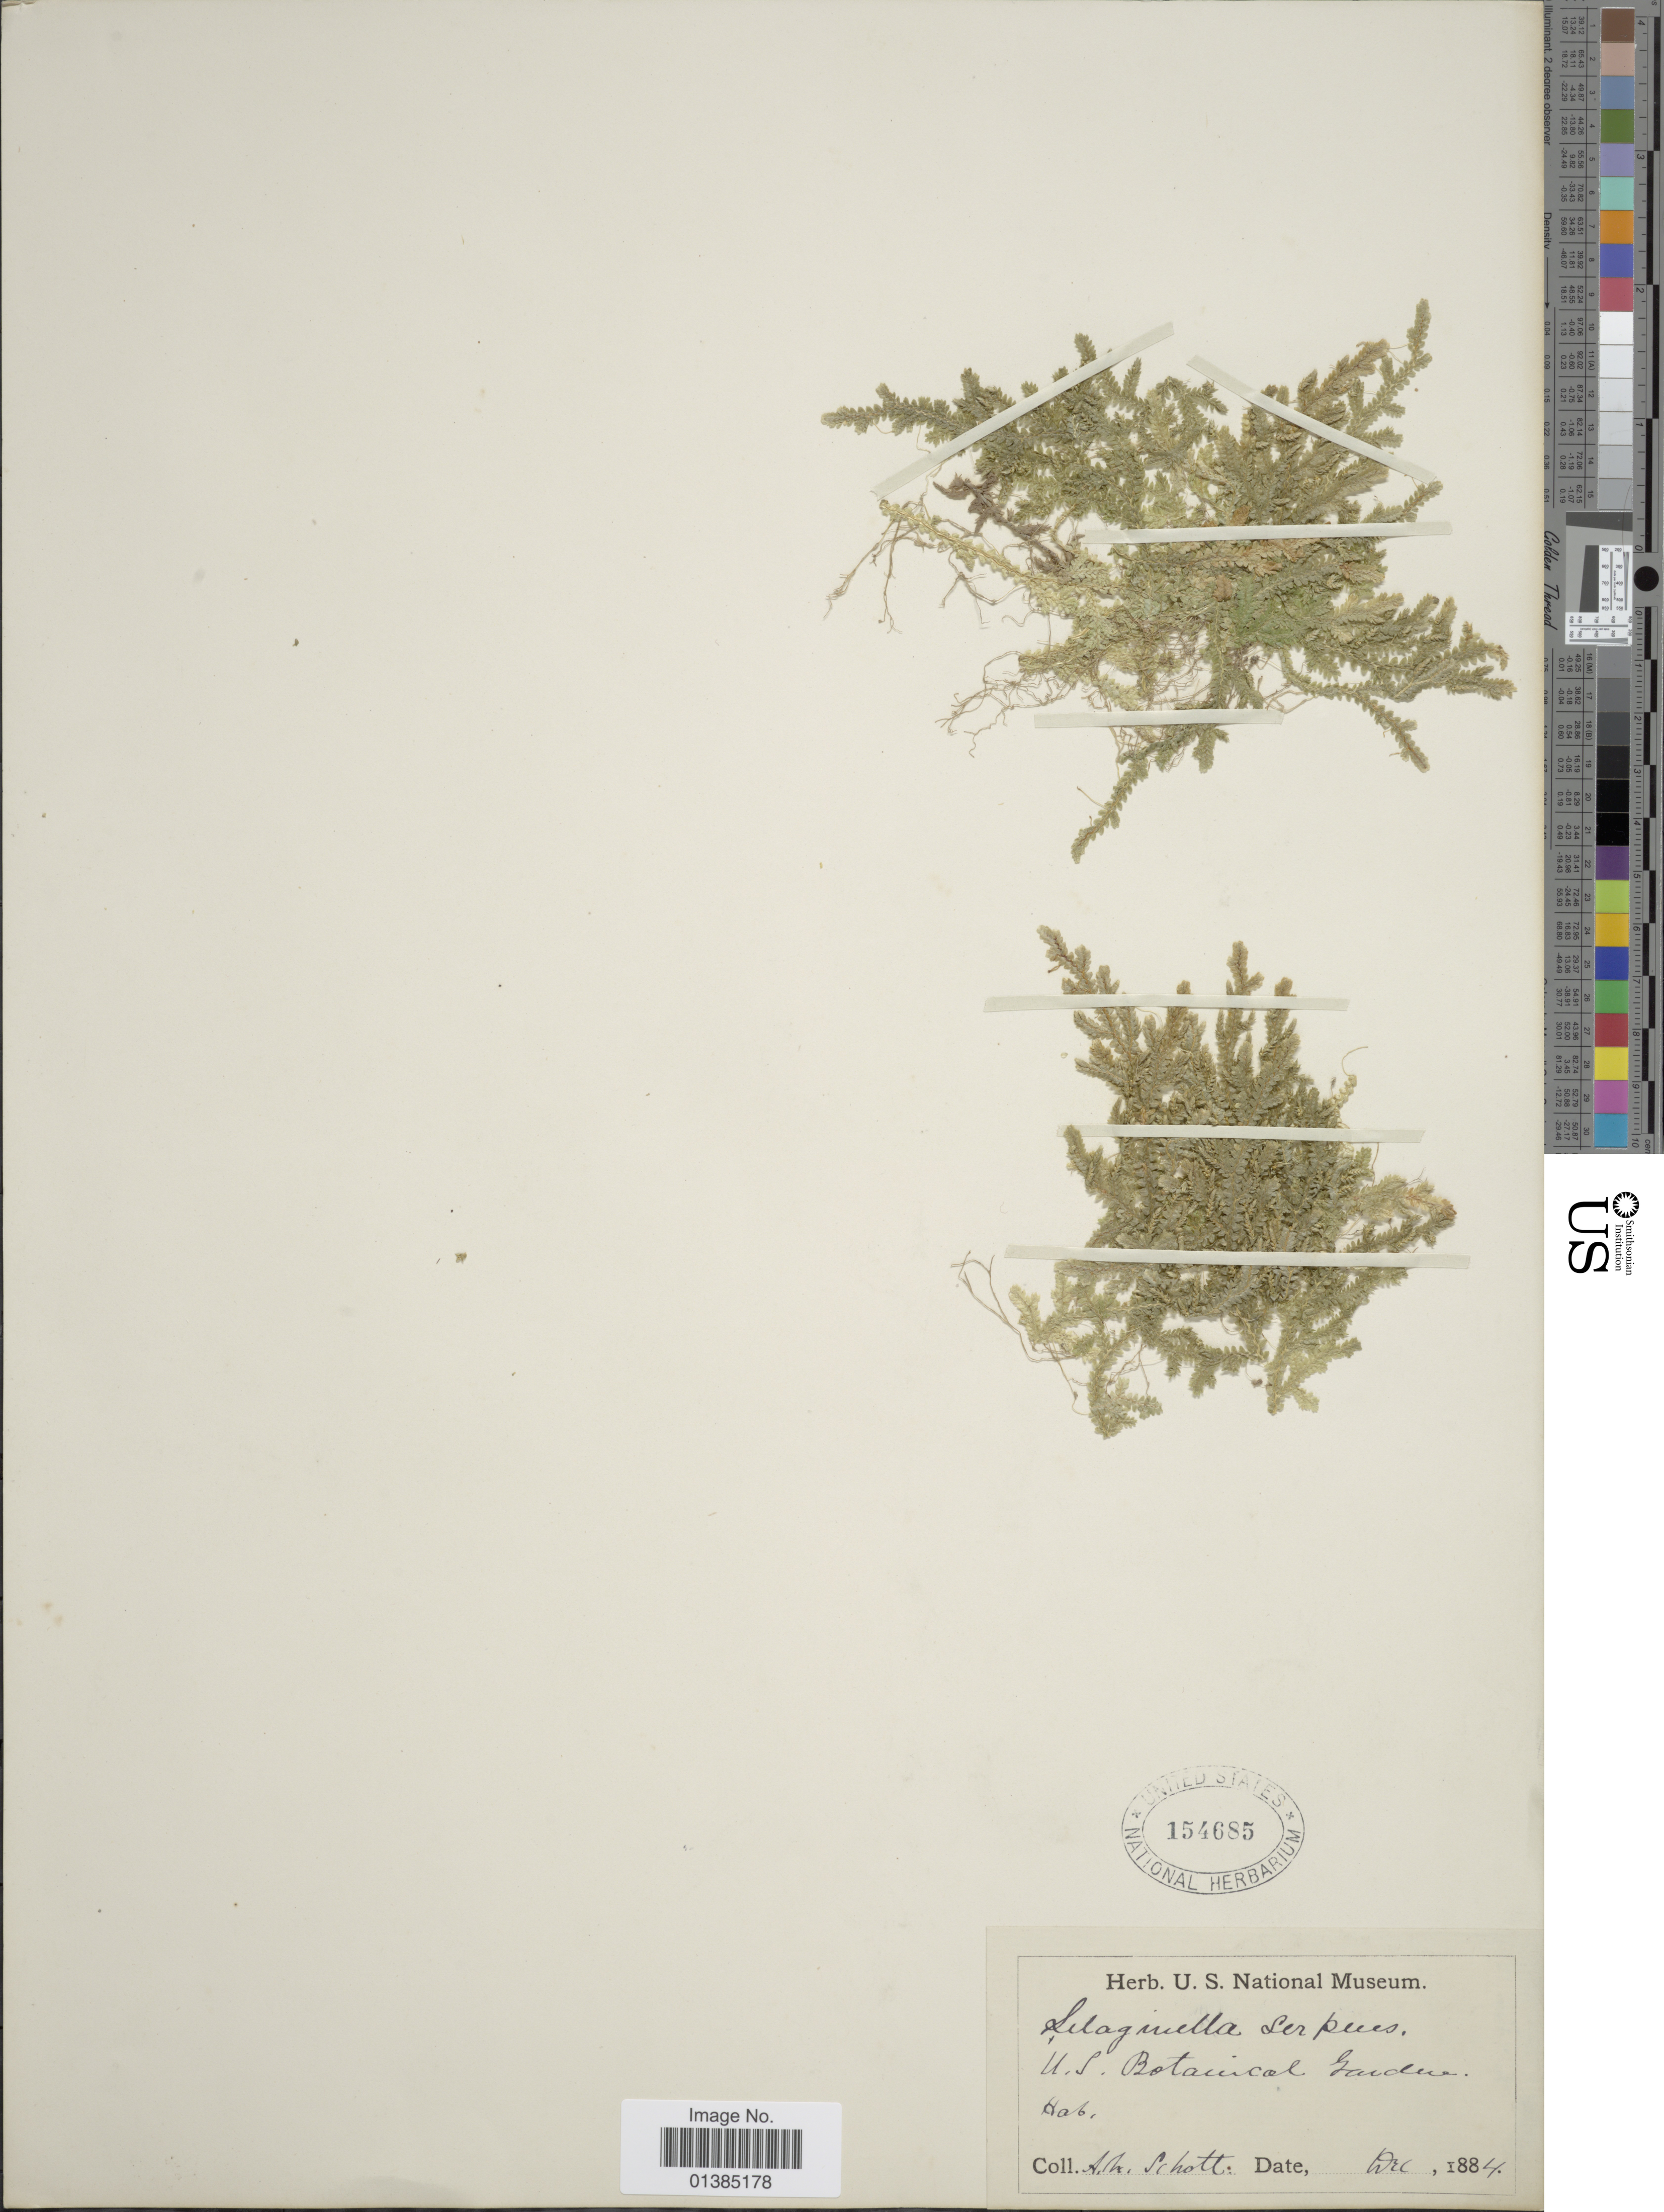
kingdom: Plantae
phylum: Tracheophyta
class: Lycopodiopsida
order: Selaginellales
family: Selaginellaceae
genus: Selaginella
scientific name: Selaginella serpens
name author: (Desv. ex Poir.) Spring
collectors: A. L. Schott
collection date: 1884-12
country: United States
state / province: District of Columbia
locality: U.S. Botanical Gardens.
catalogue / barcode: US 154685